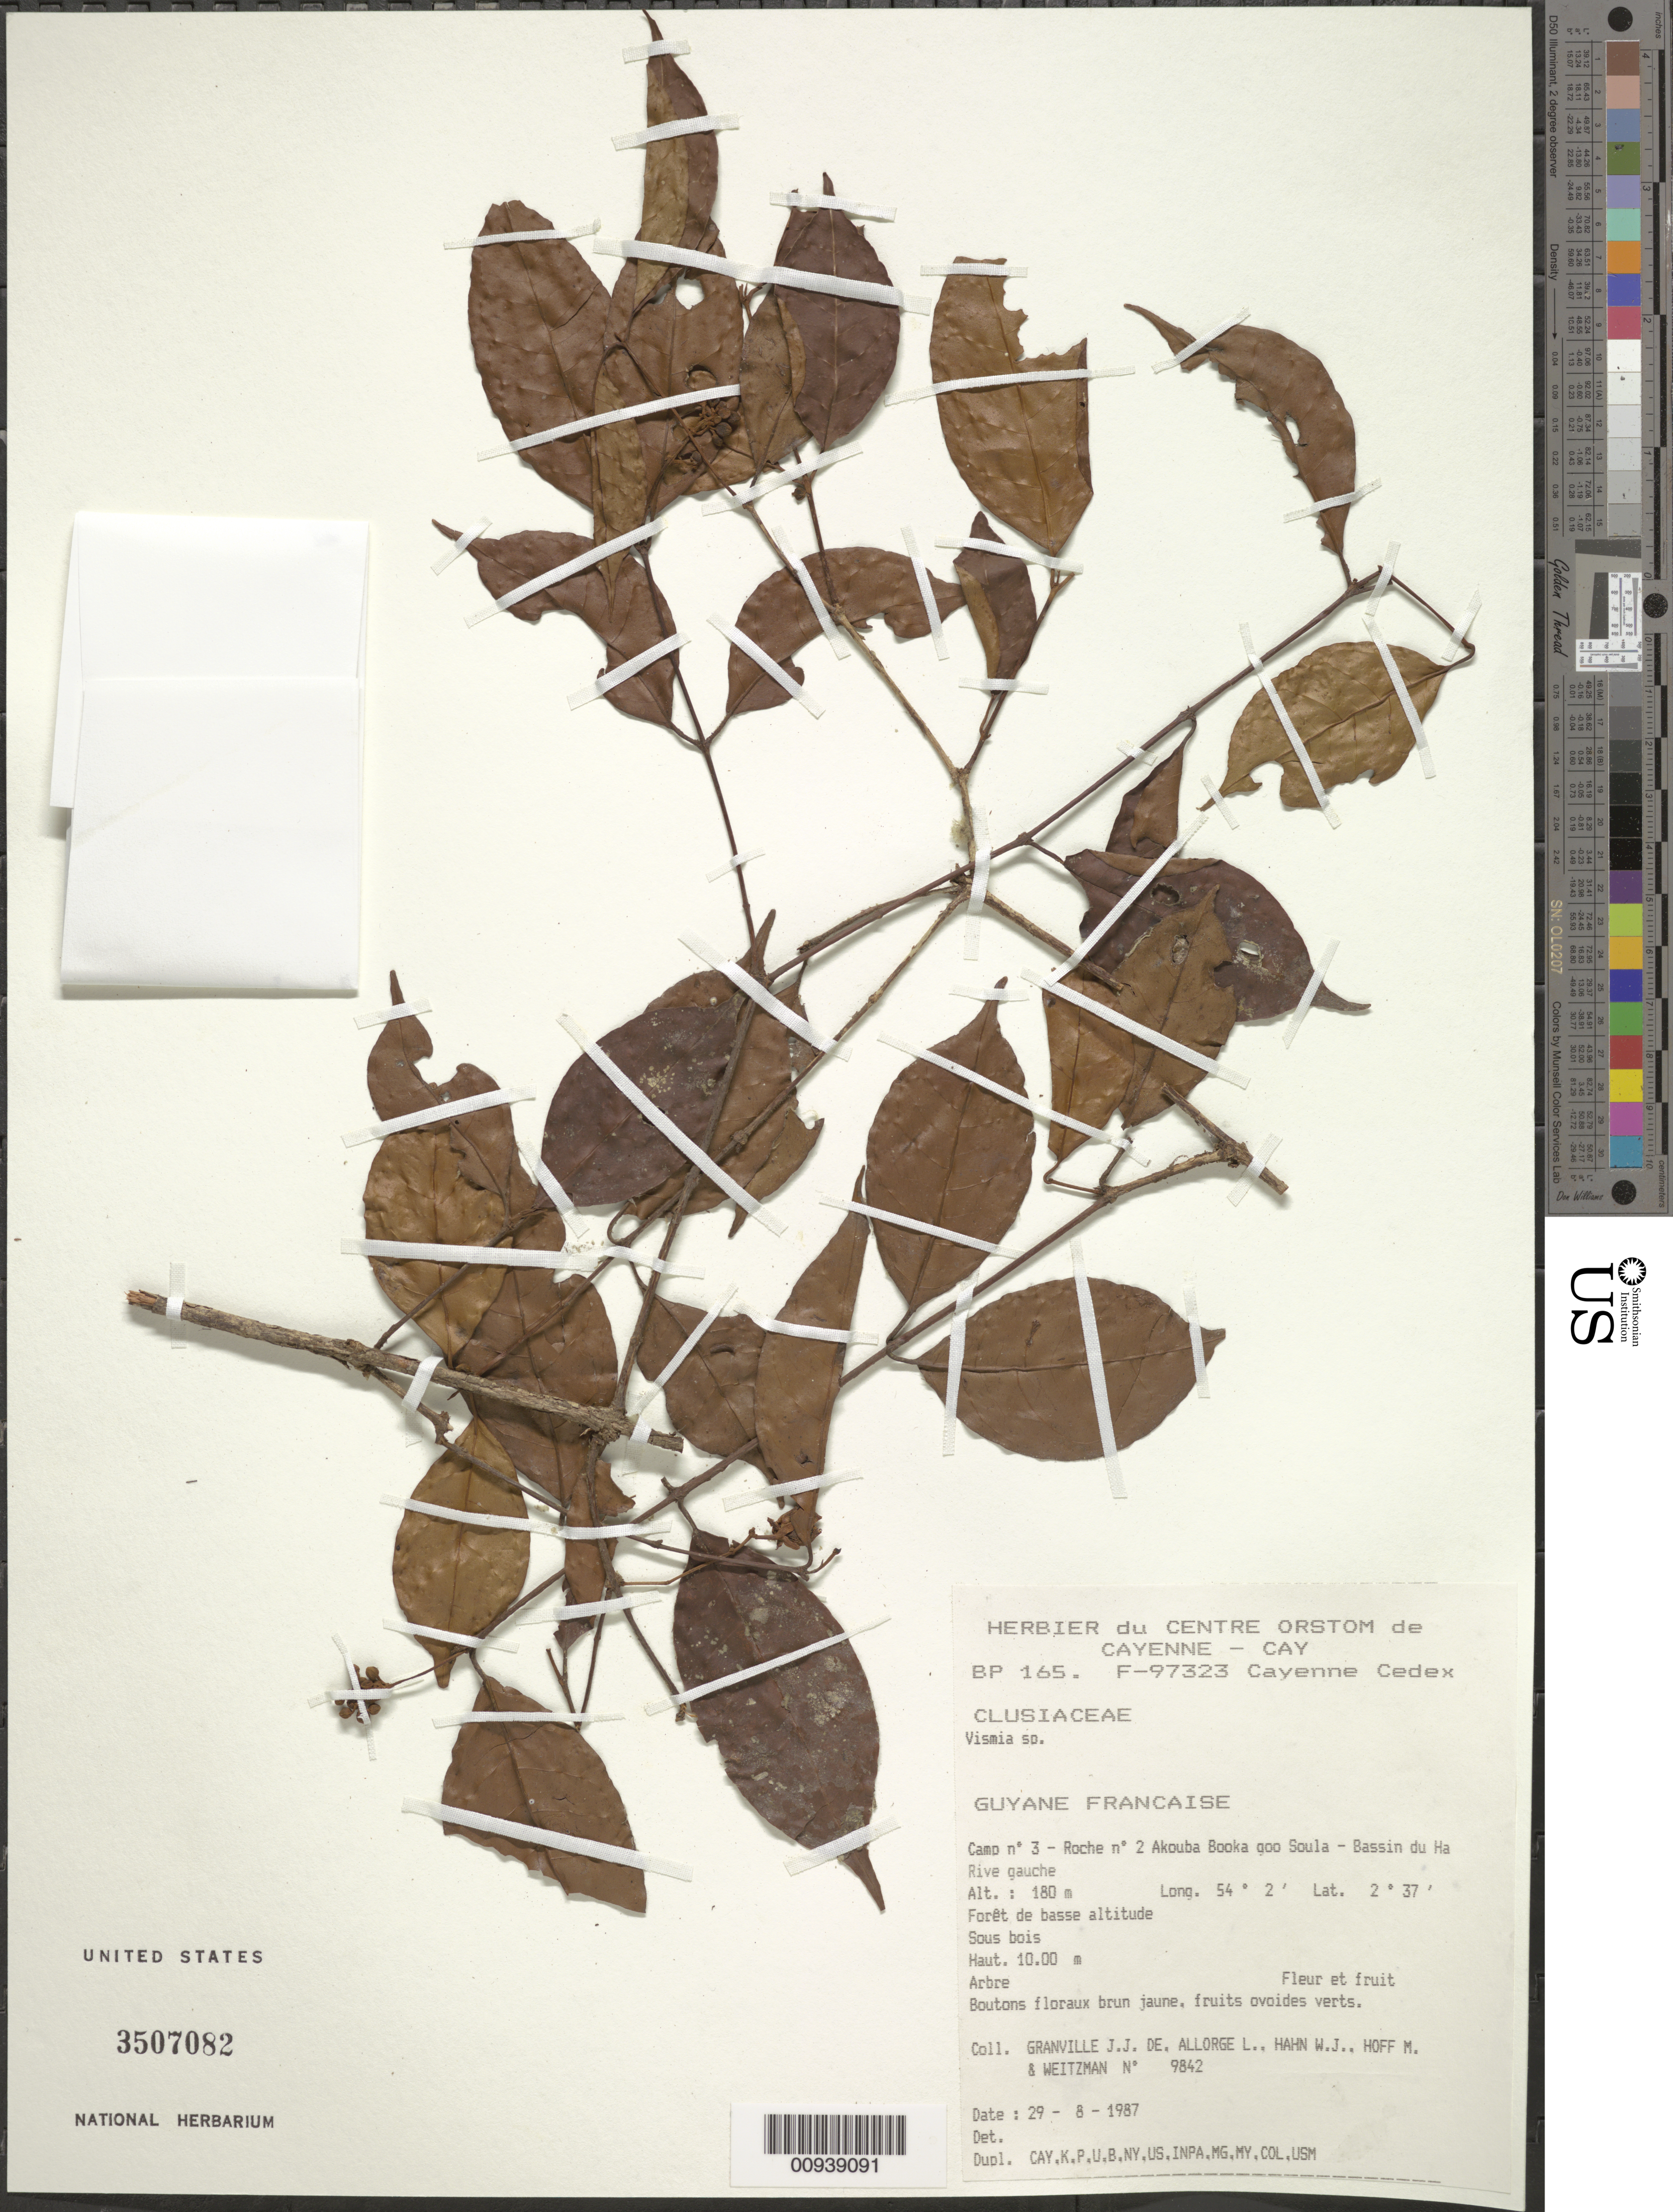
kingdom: Plantae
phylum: Tracheophyta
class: Magnoliopsida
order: Malpighiales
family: Hypericaceae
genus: Vismia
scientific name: Vismia sp.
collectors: J.-J. de Granville, L. Allorge, W. J. Hahn, M. Hoff & Weitzman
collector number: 9842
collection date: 1987-08-29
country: French Guiana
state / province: Cayenne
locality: Camp no 3 - Roche no 2 Akouba Booka goo Soula - Bassin du Ha Rive gauche.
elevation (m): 180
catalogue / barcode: US 3507082